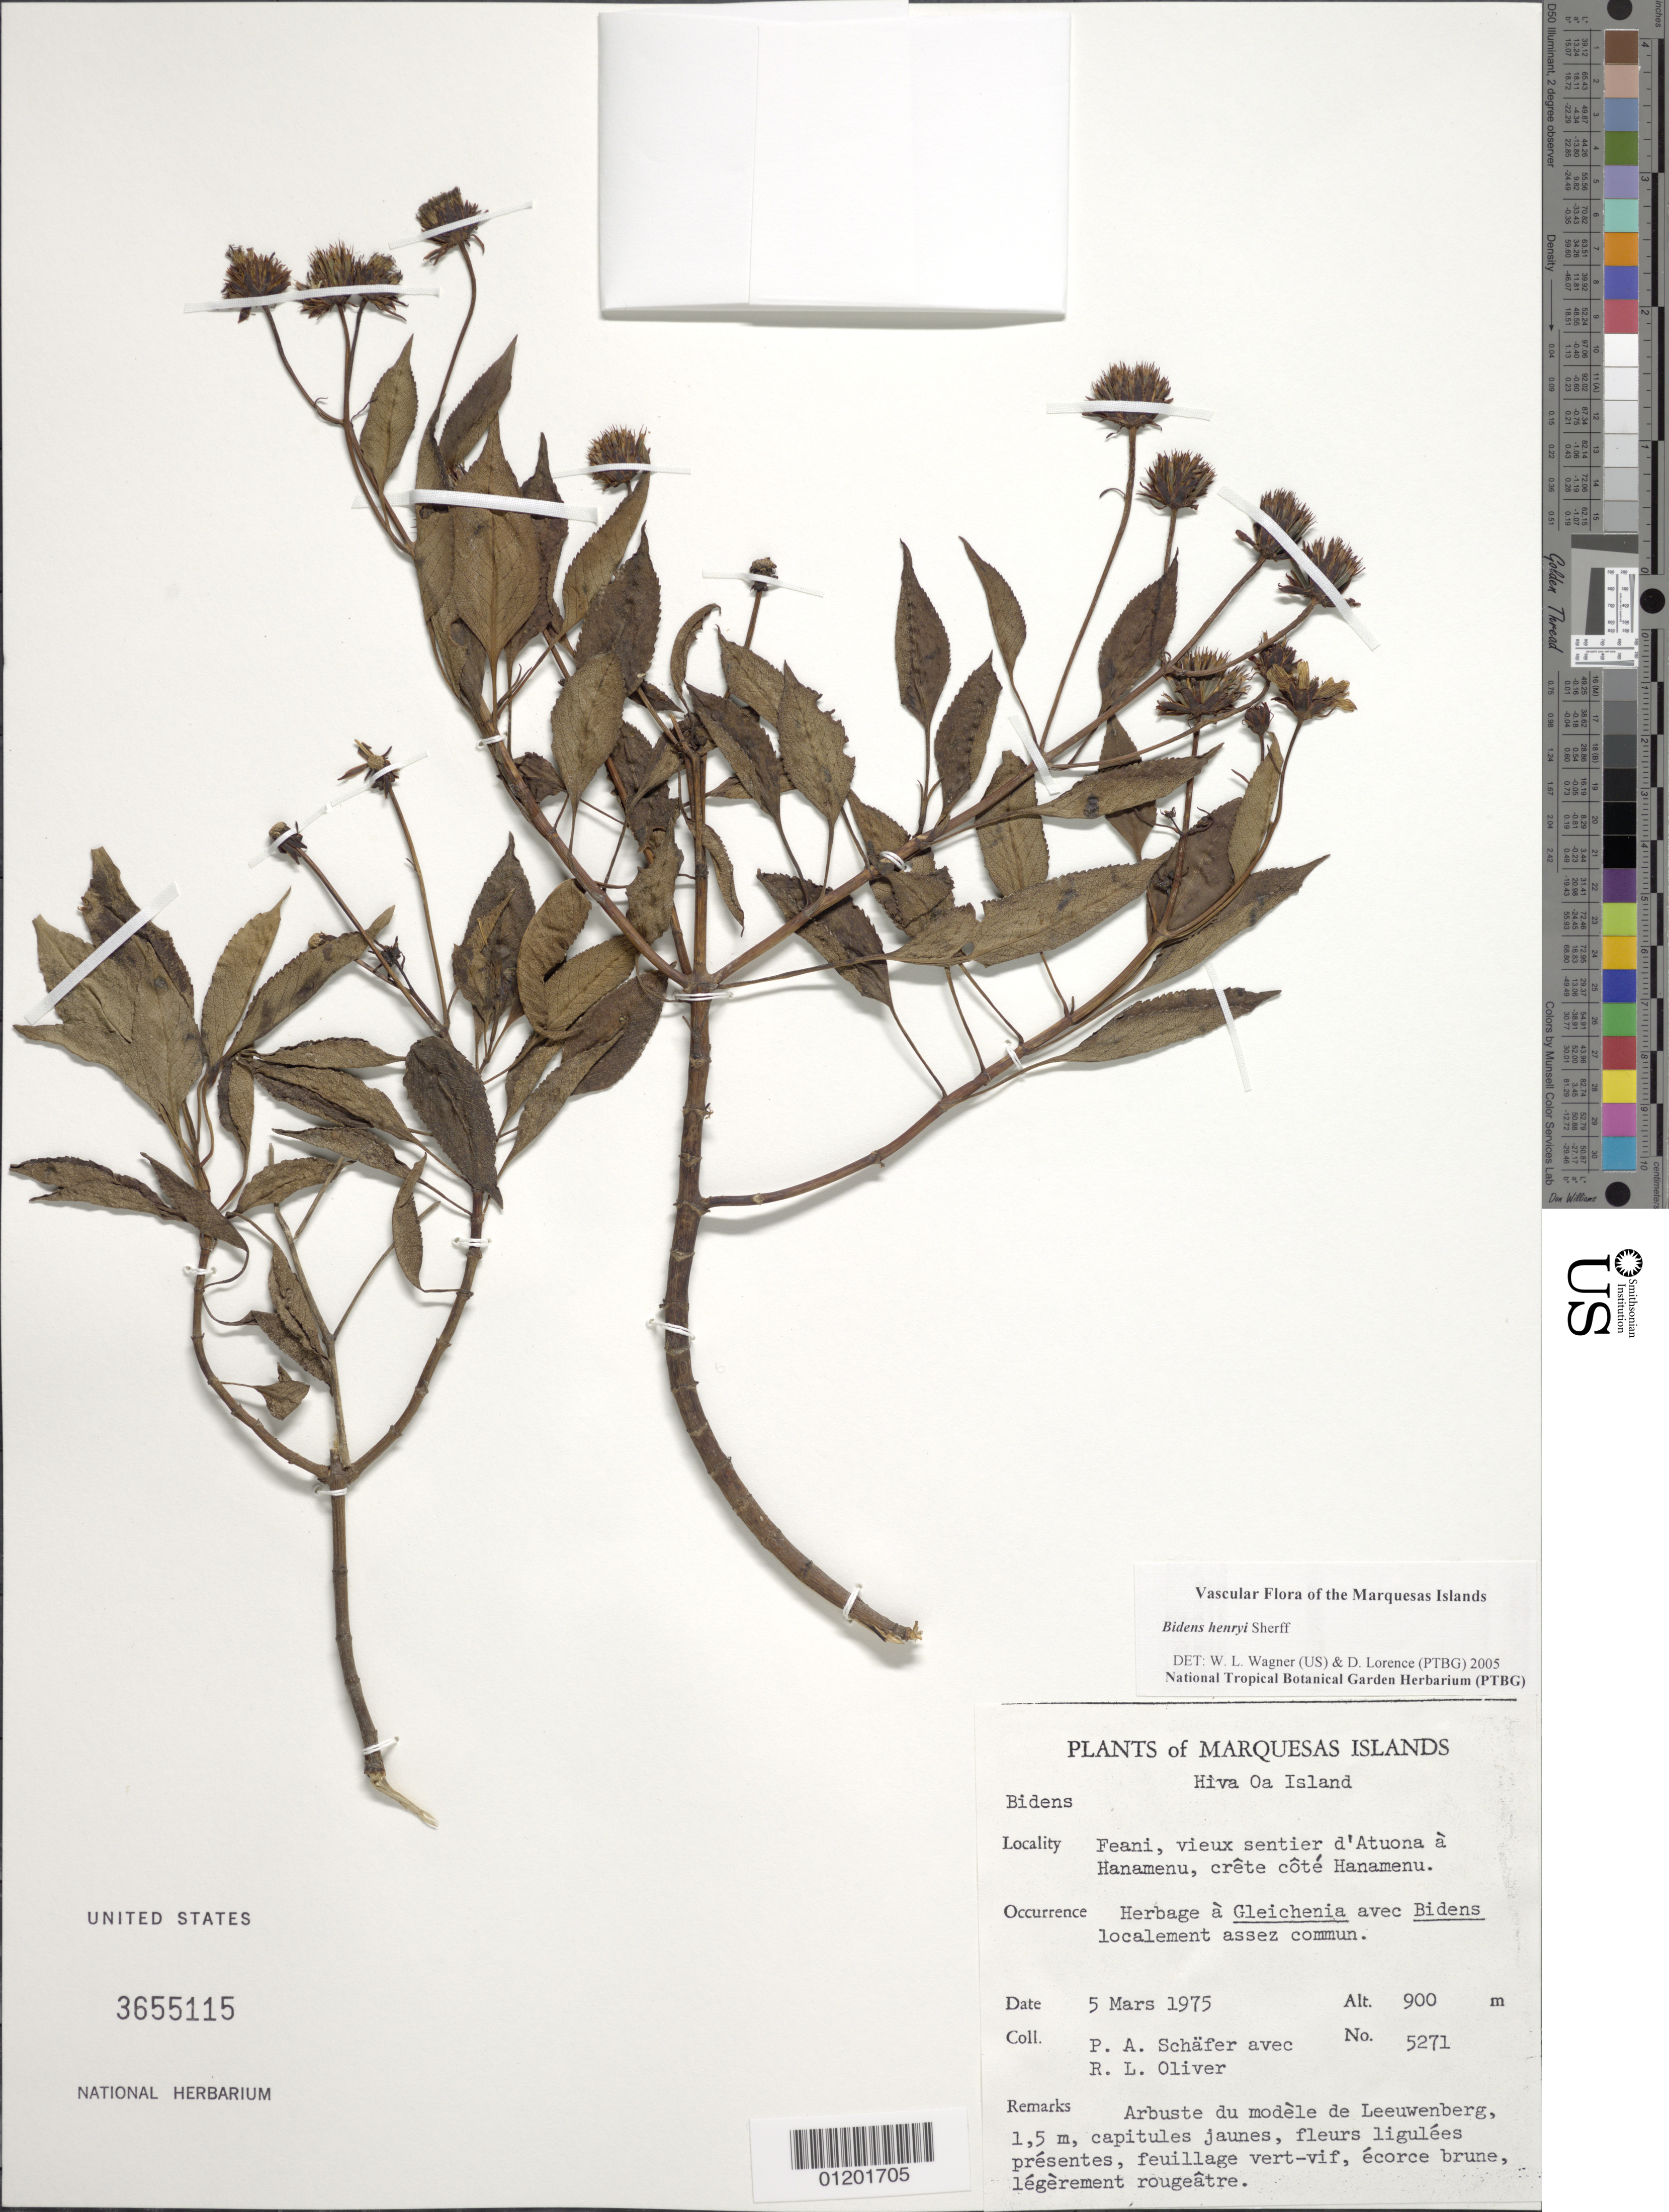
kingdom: Plantae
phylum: Tracheophyta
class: Magnoliopsida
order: Asterales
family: Asteraceae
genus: Bidens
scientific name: Bidens henryi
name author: Sherff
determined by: Wagner, W. L., (BOT), Smithsonian Institution - National Museum of Natural History (UNITED STATES)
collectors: P. A. Schäfer & R. L. Oliver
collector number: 5271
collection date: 1975-03-05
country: French Polynesia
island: Hiva Oa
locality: Feani, vieux sentier d'Atuona à Hanamenu, crête côté Hanamenu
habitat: Herbage à Gleichenia avec Bidens localment assez commun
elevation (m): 900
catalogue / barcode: US 3655115